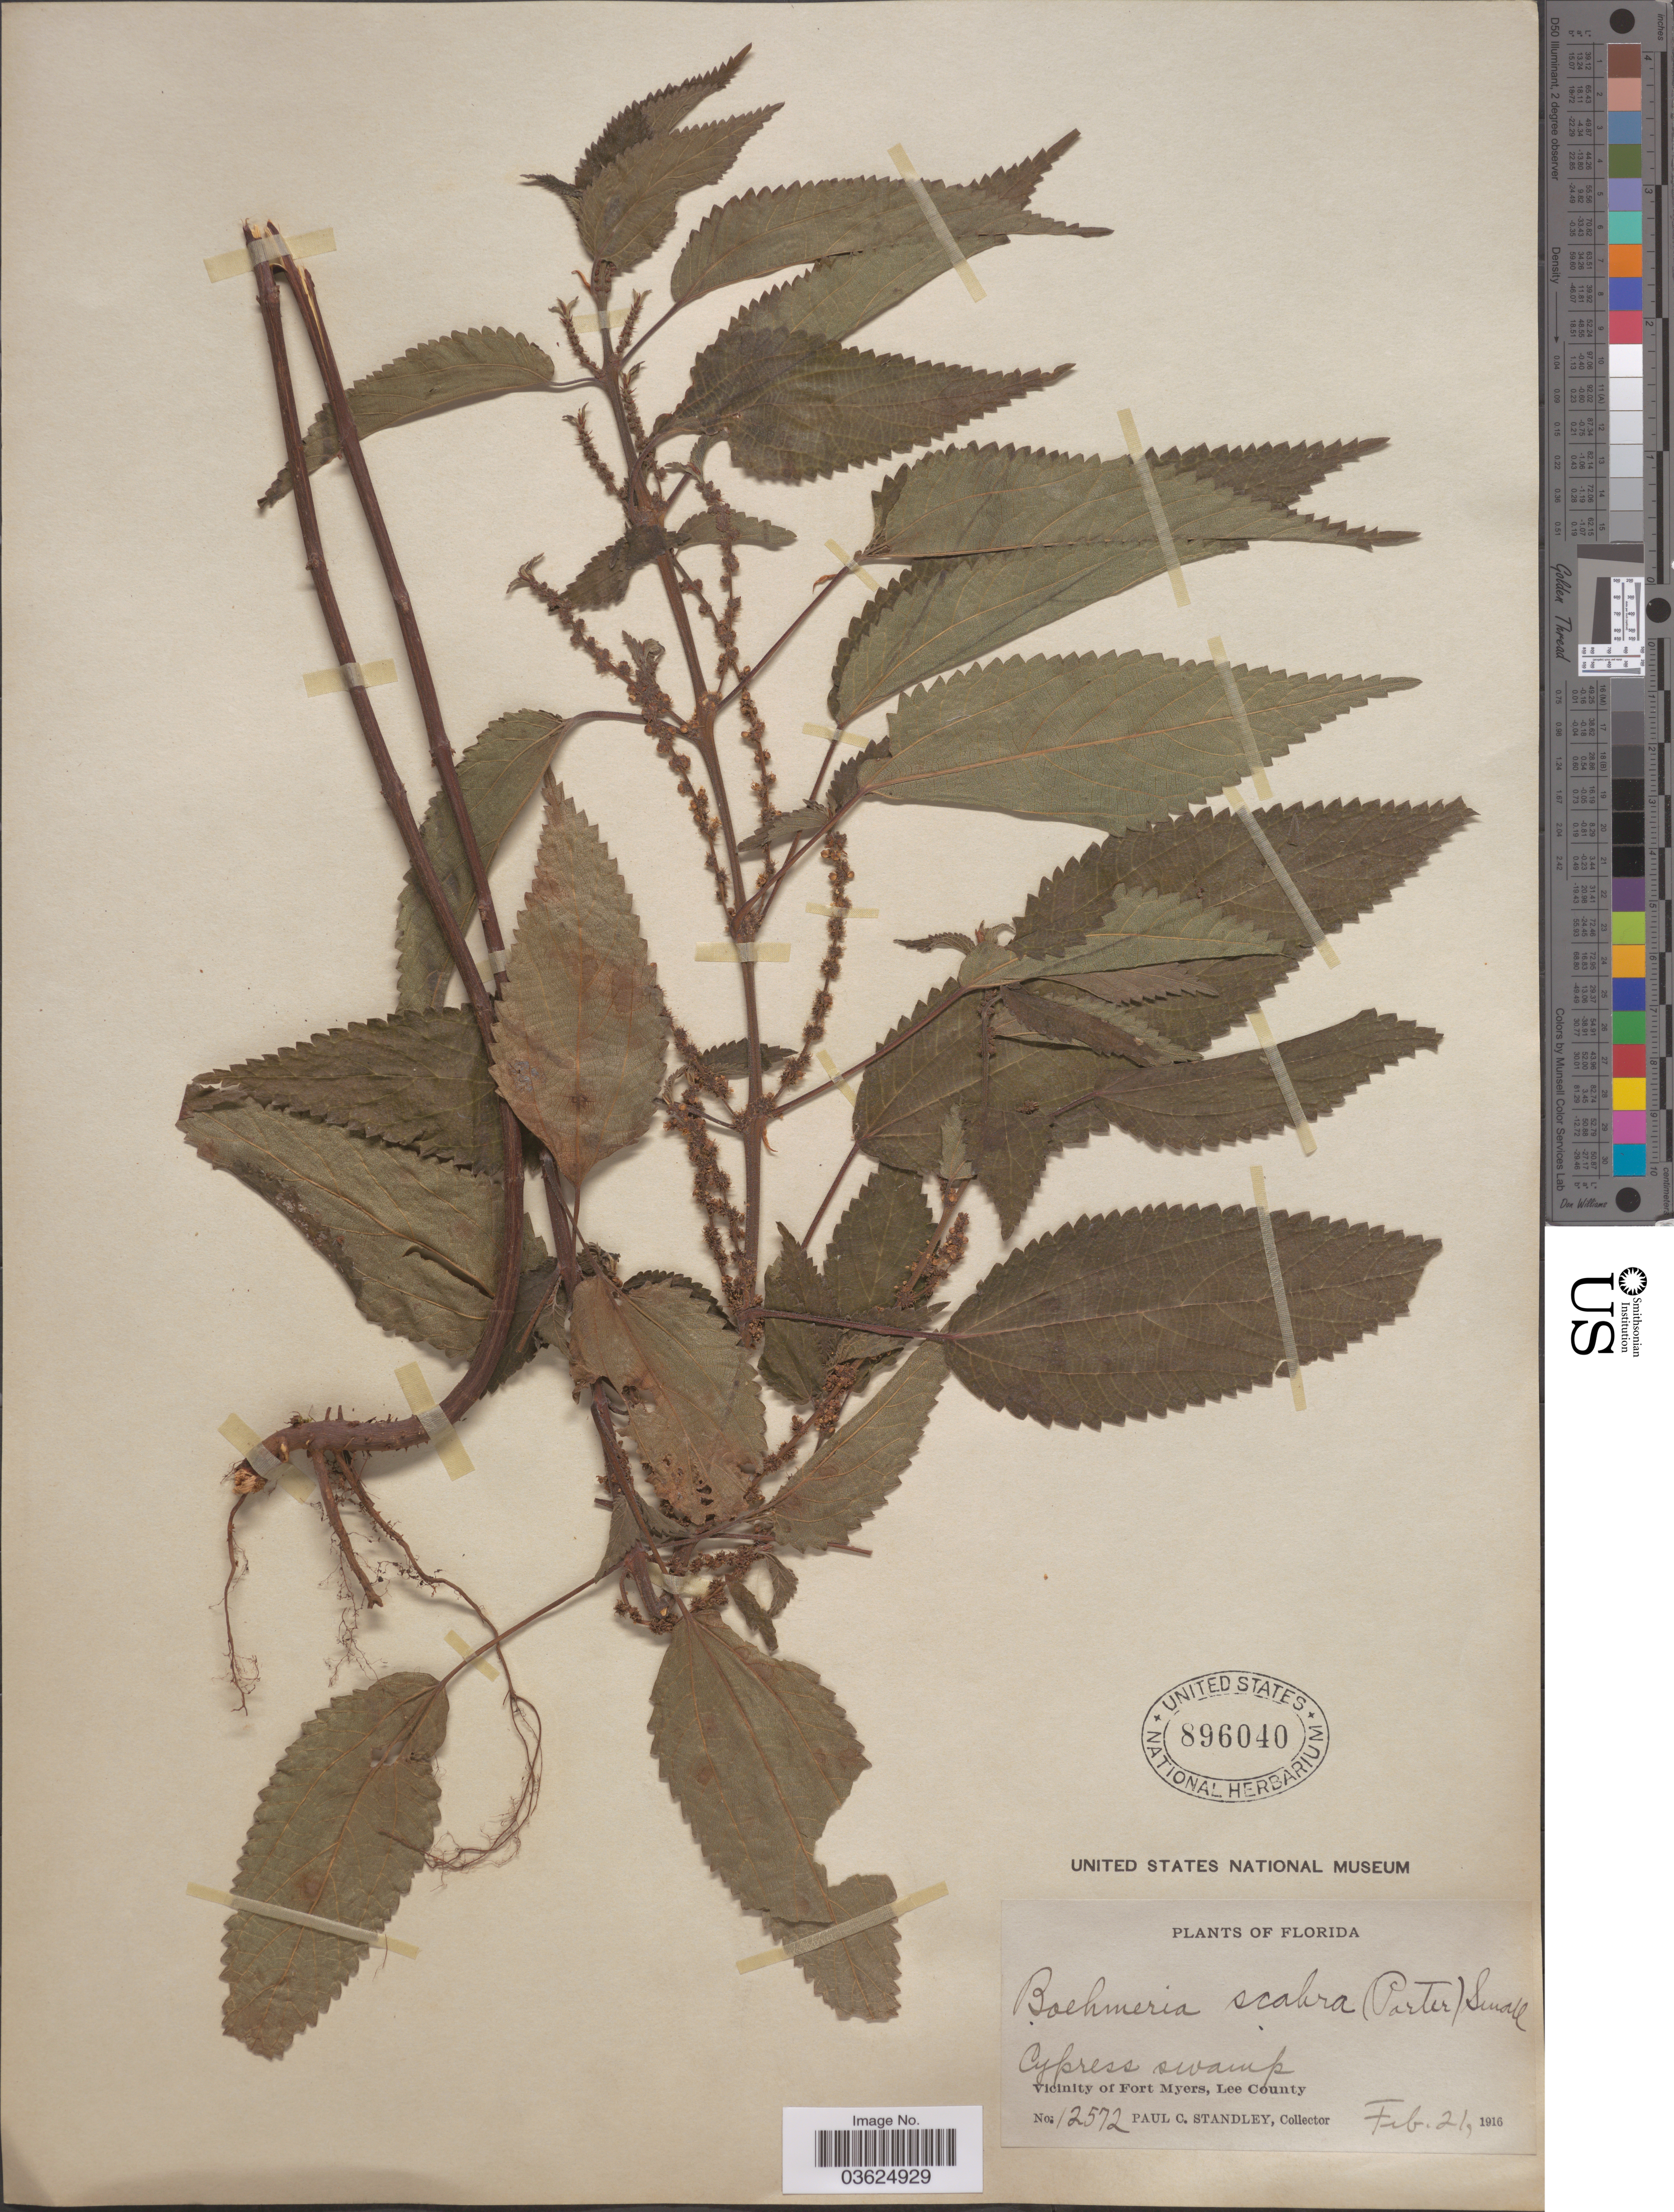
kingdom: Plantae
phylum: Tracheophyta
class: Magnoliopsida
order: Rosales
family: Urticaceae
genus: Boehmeria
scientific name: Boehmeria drummondiana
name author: Wedd.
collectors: P. C. Standley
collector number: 12572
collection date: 1916-02-21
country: United States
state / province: Florida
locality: Cypress swamp. Vicinity of Fort Myers, Lee County.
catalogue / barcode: US 896040